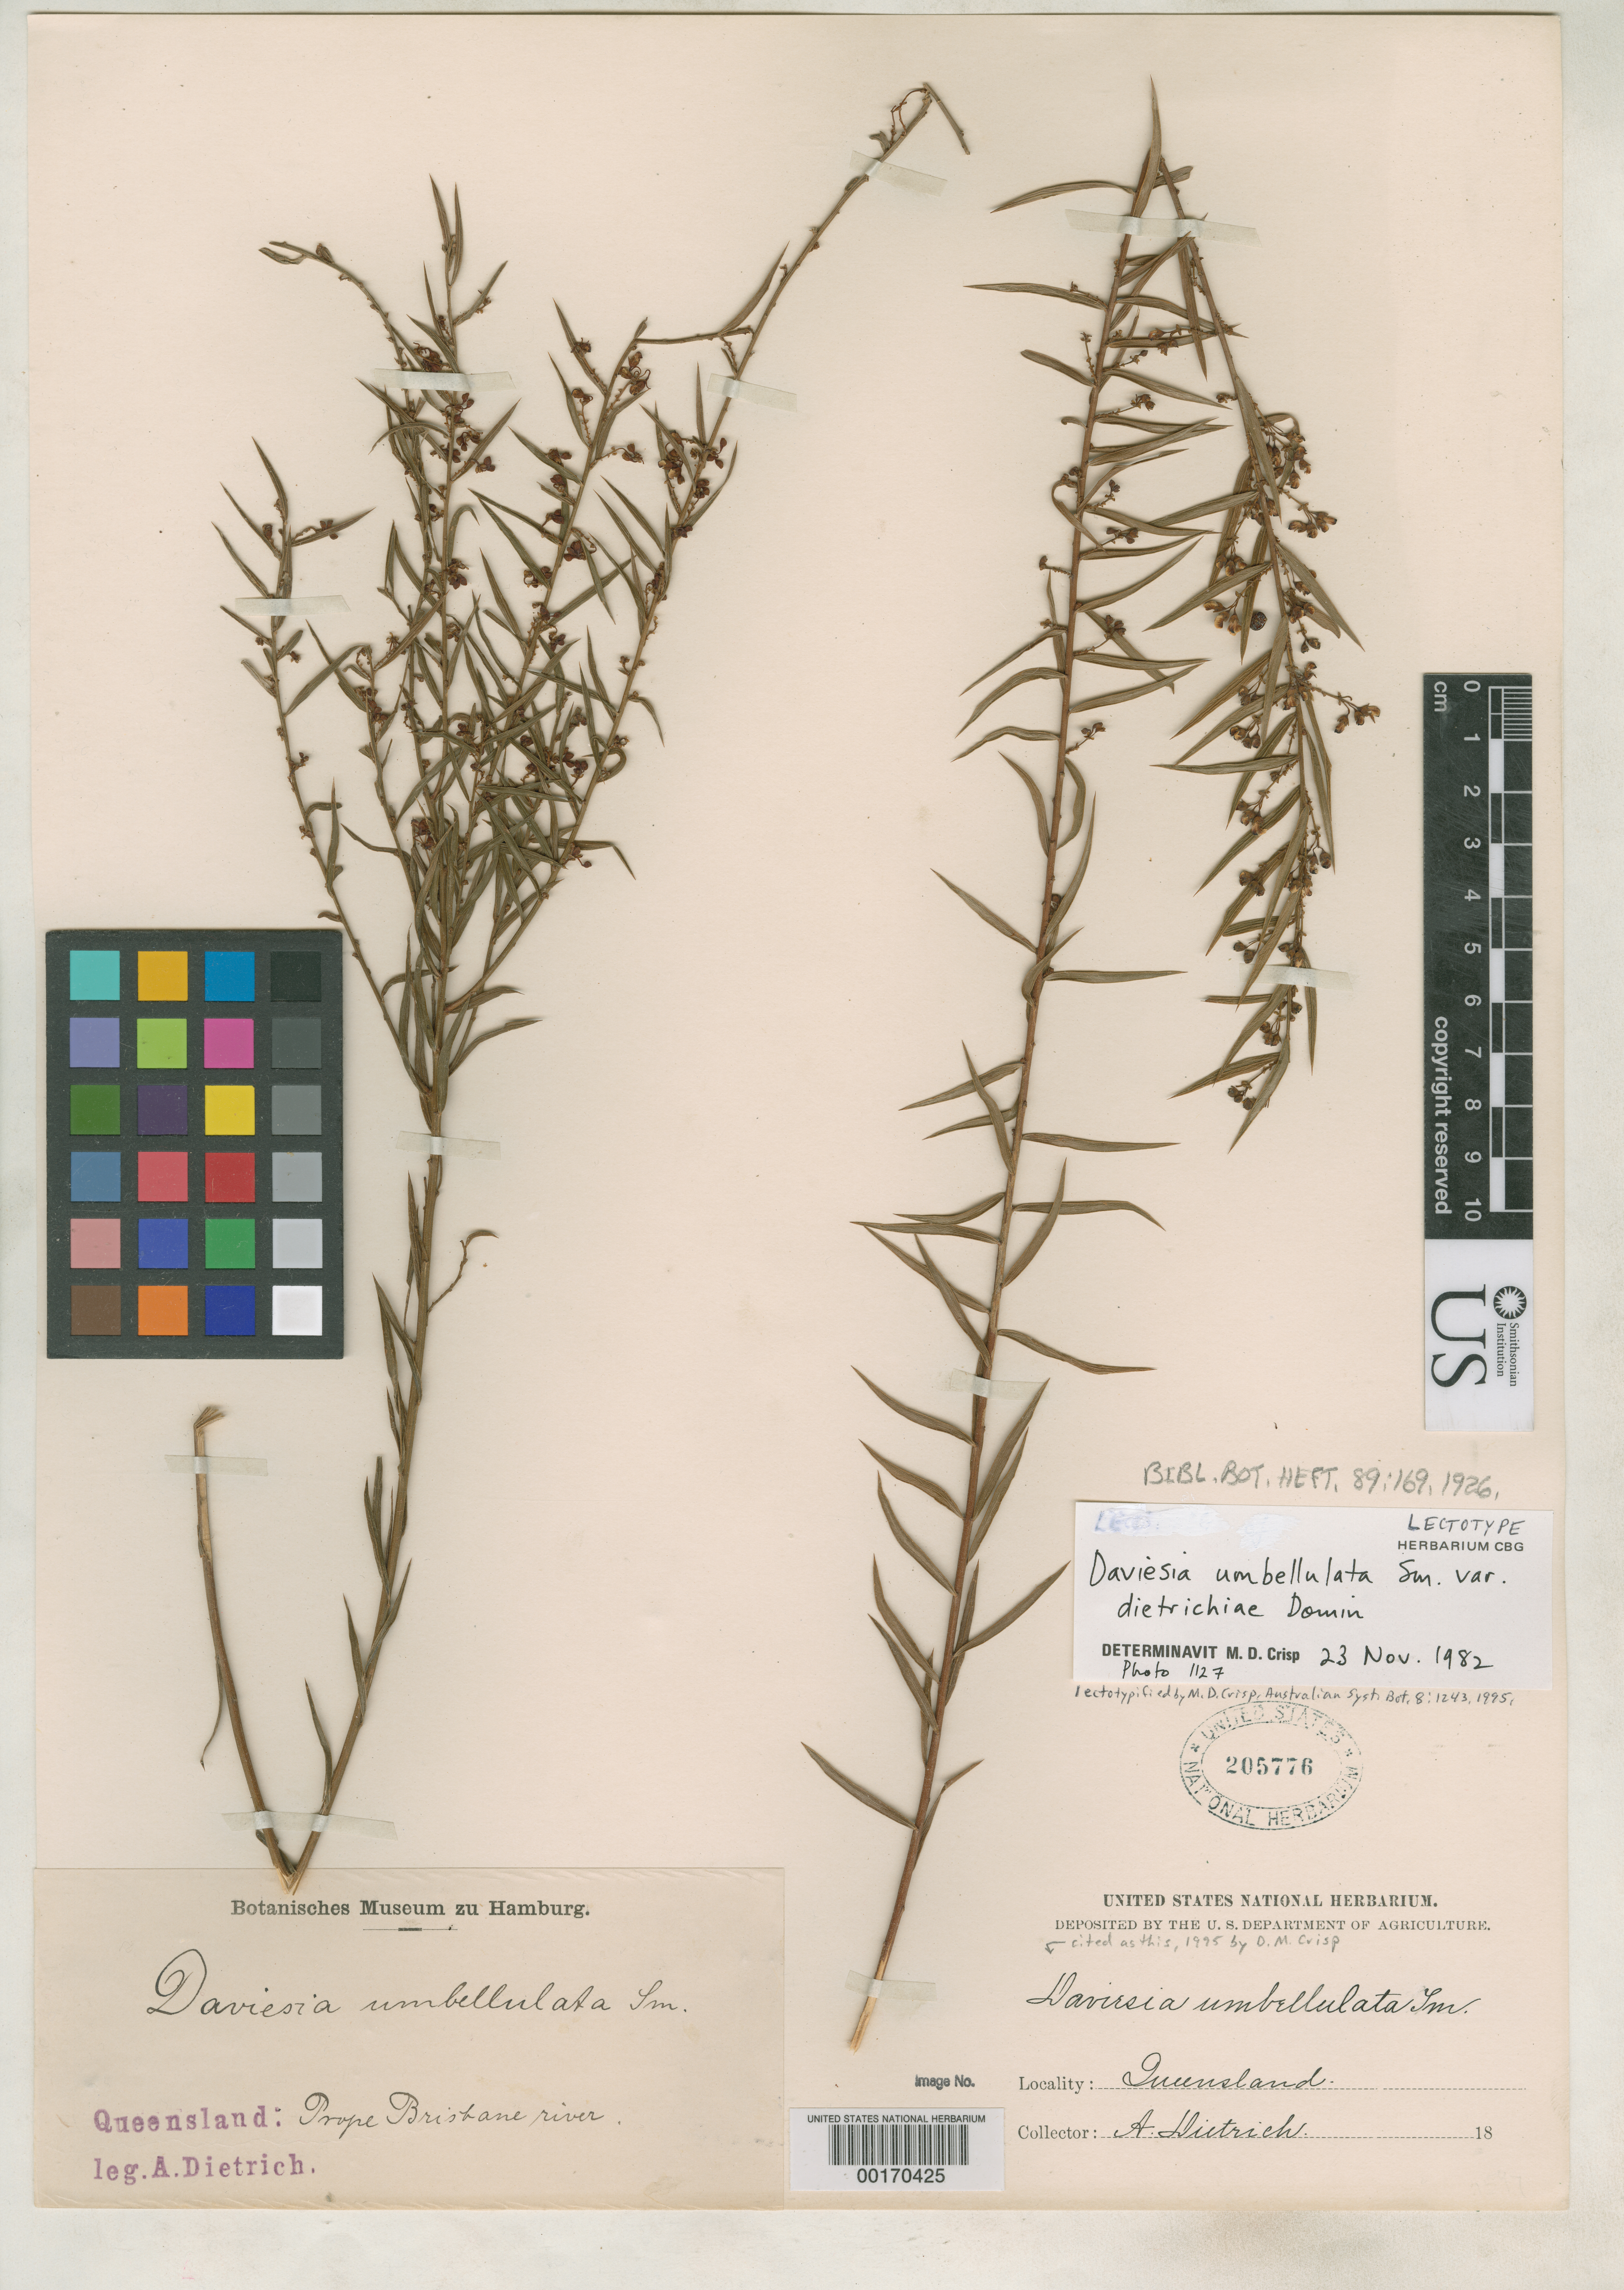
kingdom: Plantae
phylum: Tracheophyta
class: Magnoliopsida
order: Fabales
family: Fabaceae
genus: Daviesia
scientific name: Daviesia umbellulata var. dietrichiae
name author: Domin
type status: Lectotype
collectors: A. Dietrich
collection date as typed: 18--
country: Australia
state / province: Queensland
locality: Prope Brisbane River.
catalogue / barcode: US 205776